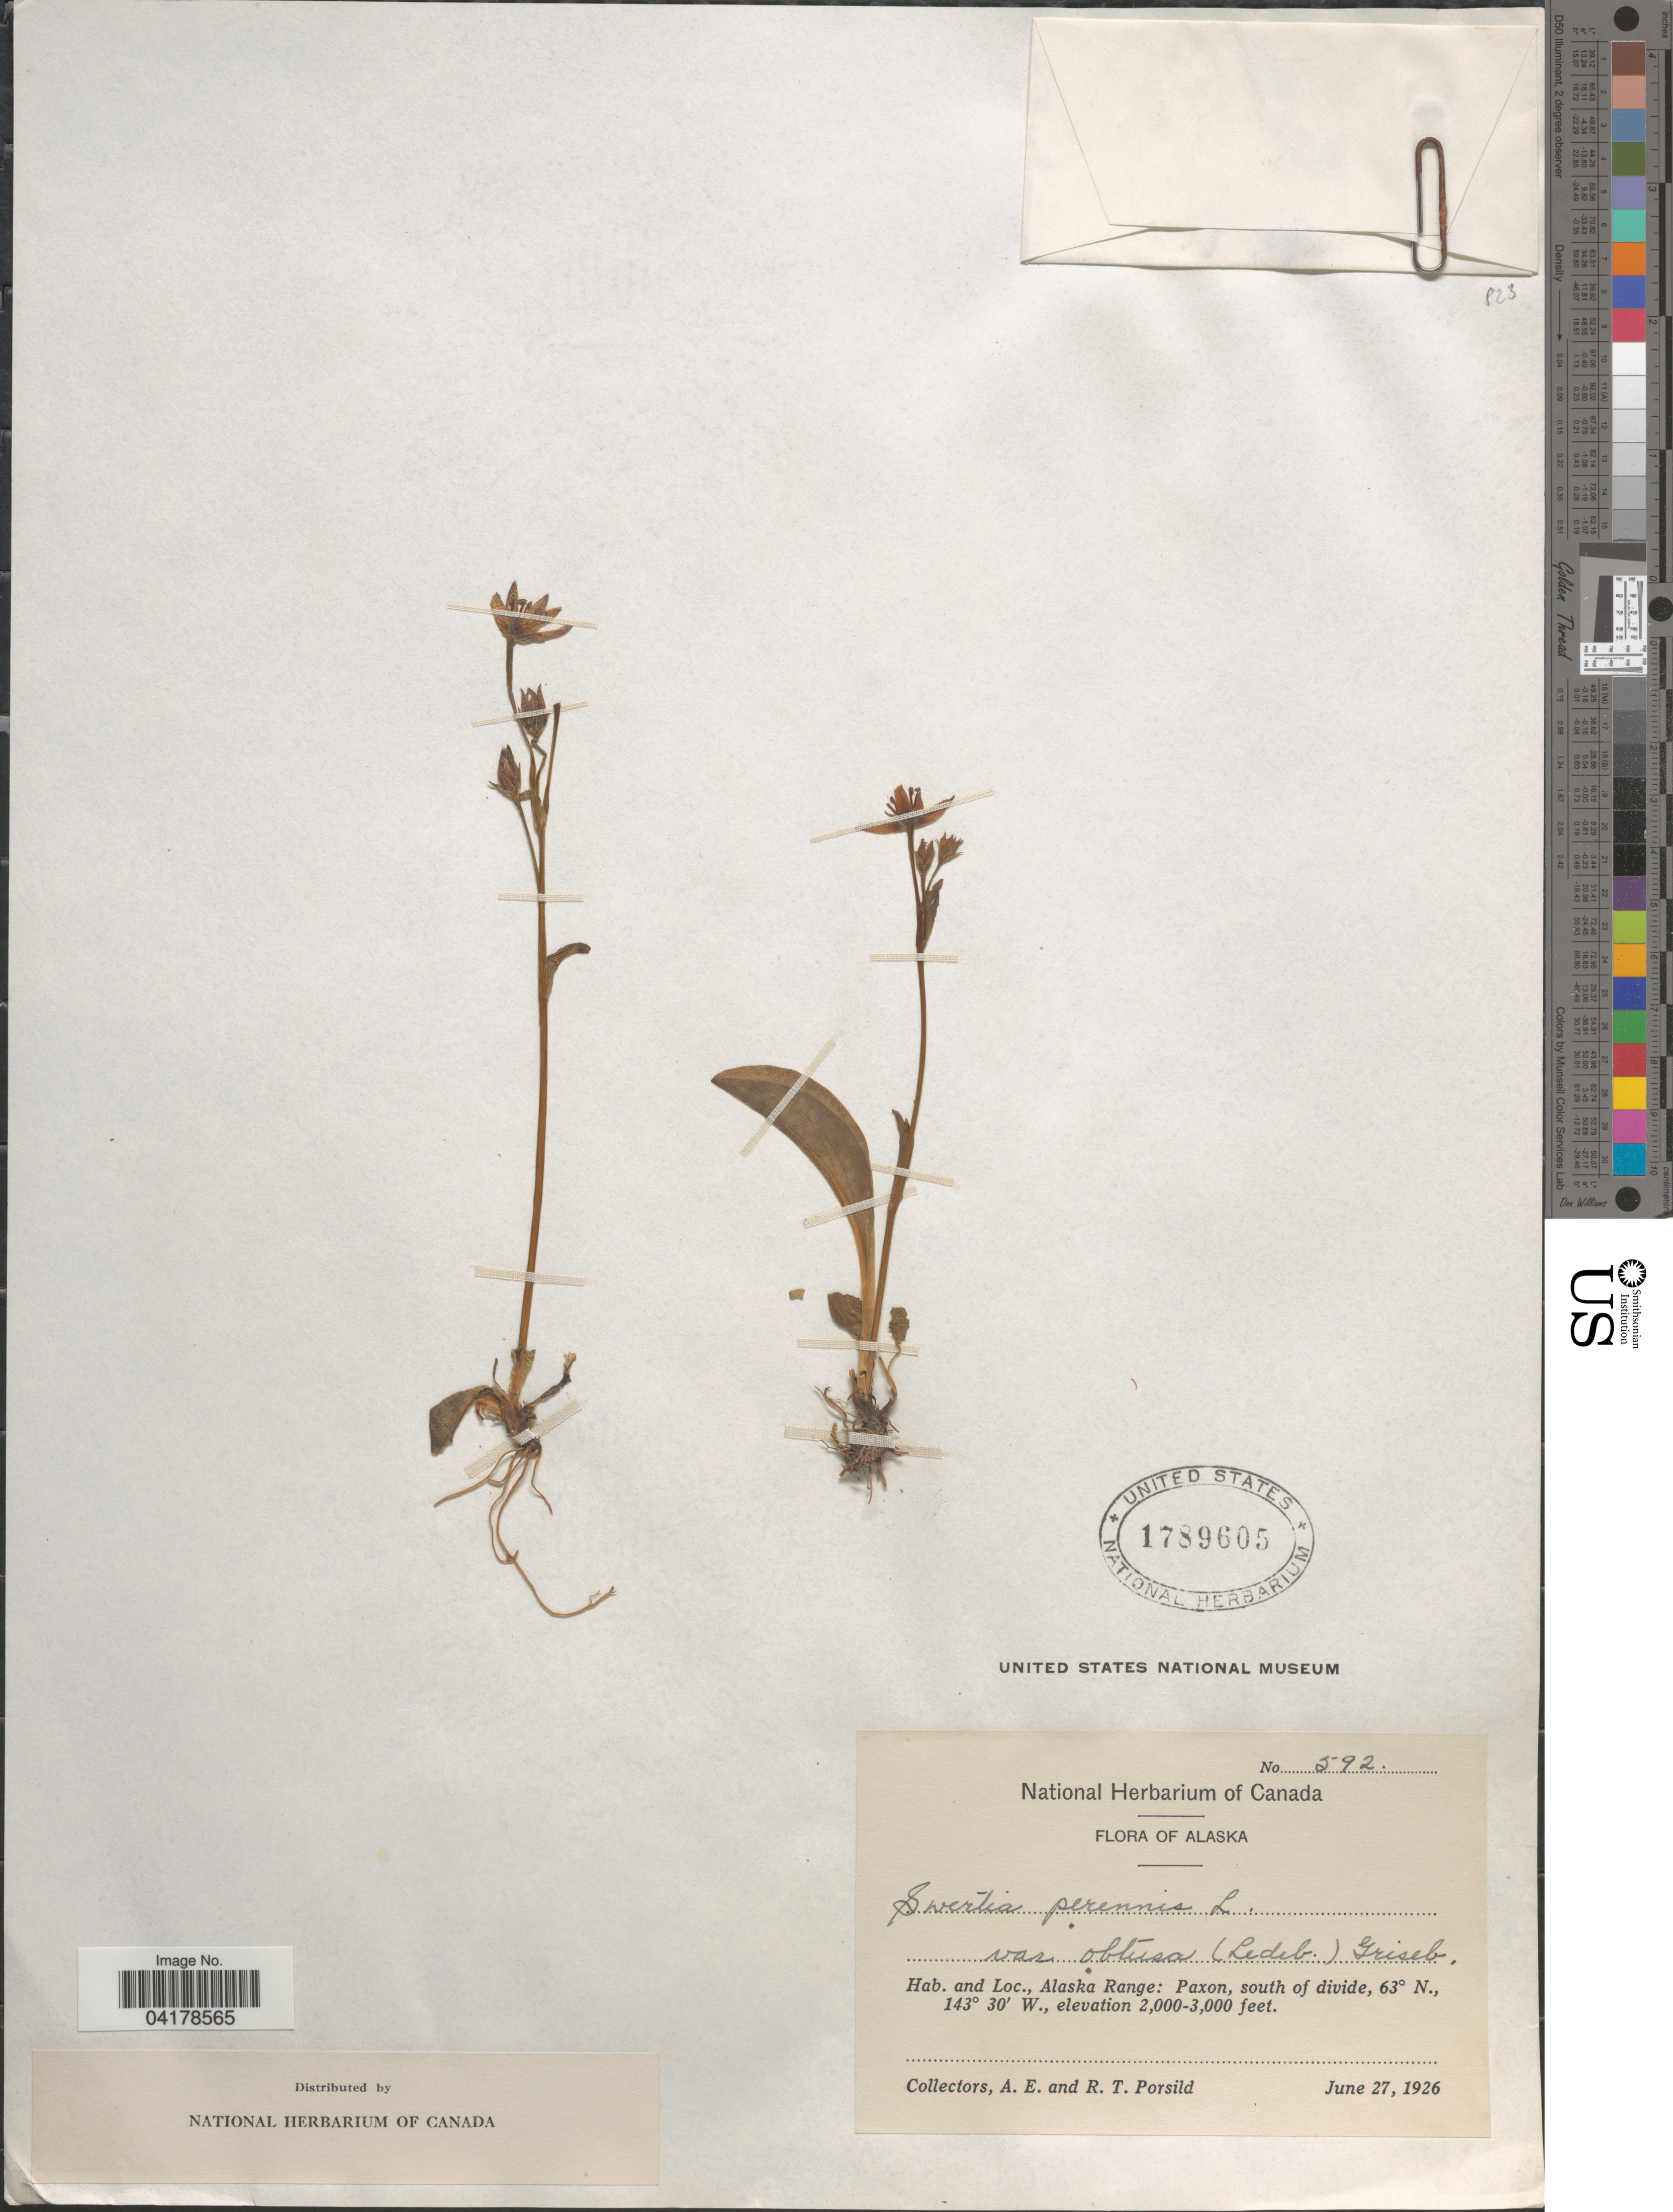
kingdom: Plantae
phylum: Tracheophyta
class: Magnoliopsida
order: Gentianales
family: Gentianaceae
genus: Swertia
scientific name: Swertia perennis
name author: L.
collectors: A. E. Porsild & R. T. Porsild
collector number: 592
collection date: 1926-06-27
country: United States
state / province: Alaska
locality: Alaska Range: Paxon, south of divide.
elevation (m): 610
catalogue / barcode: US 1789605